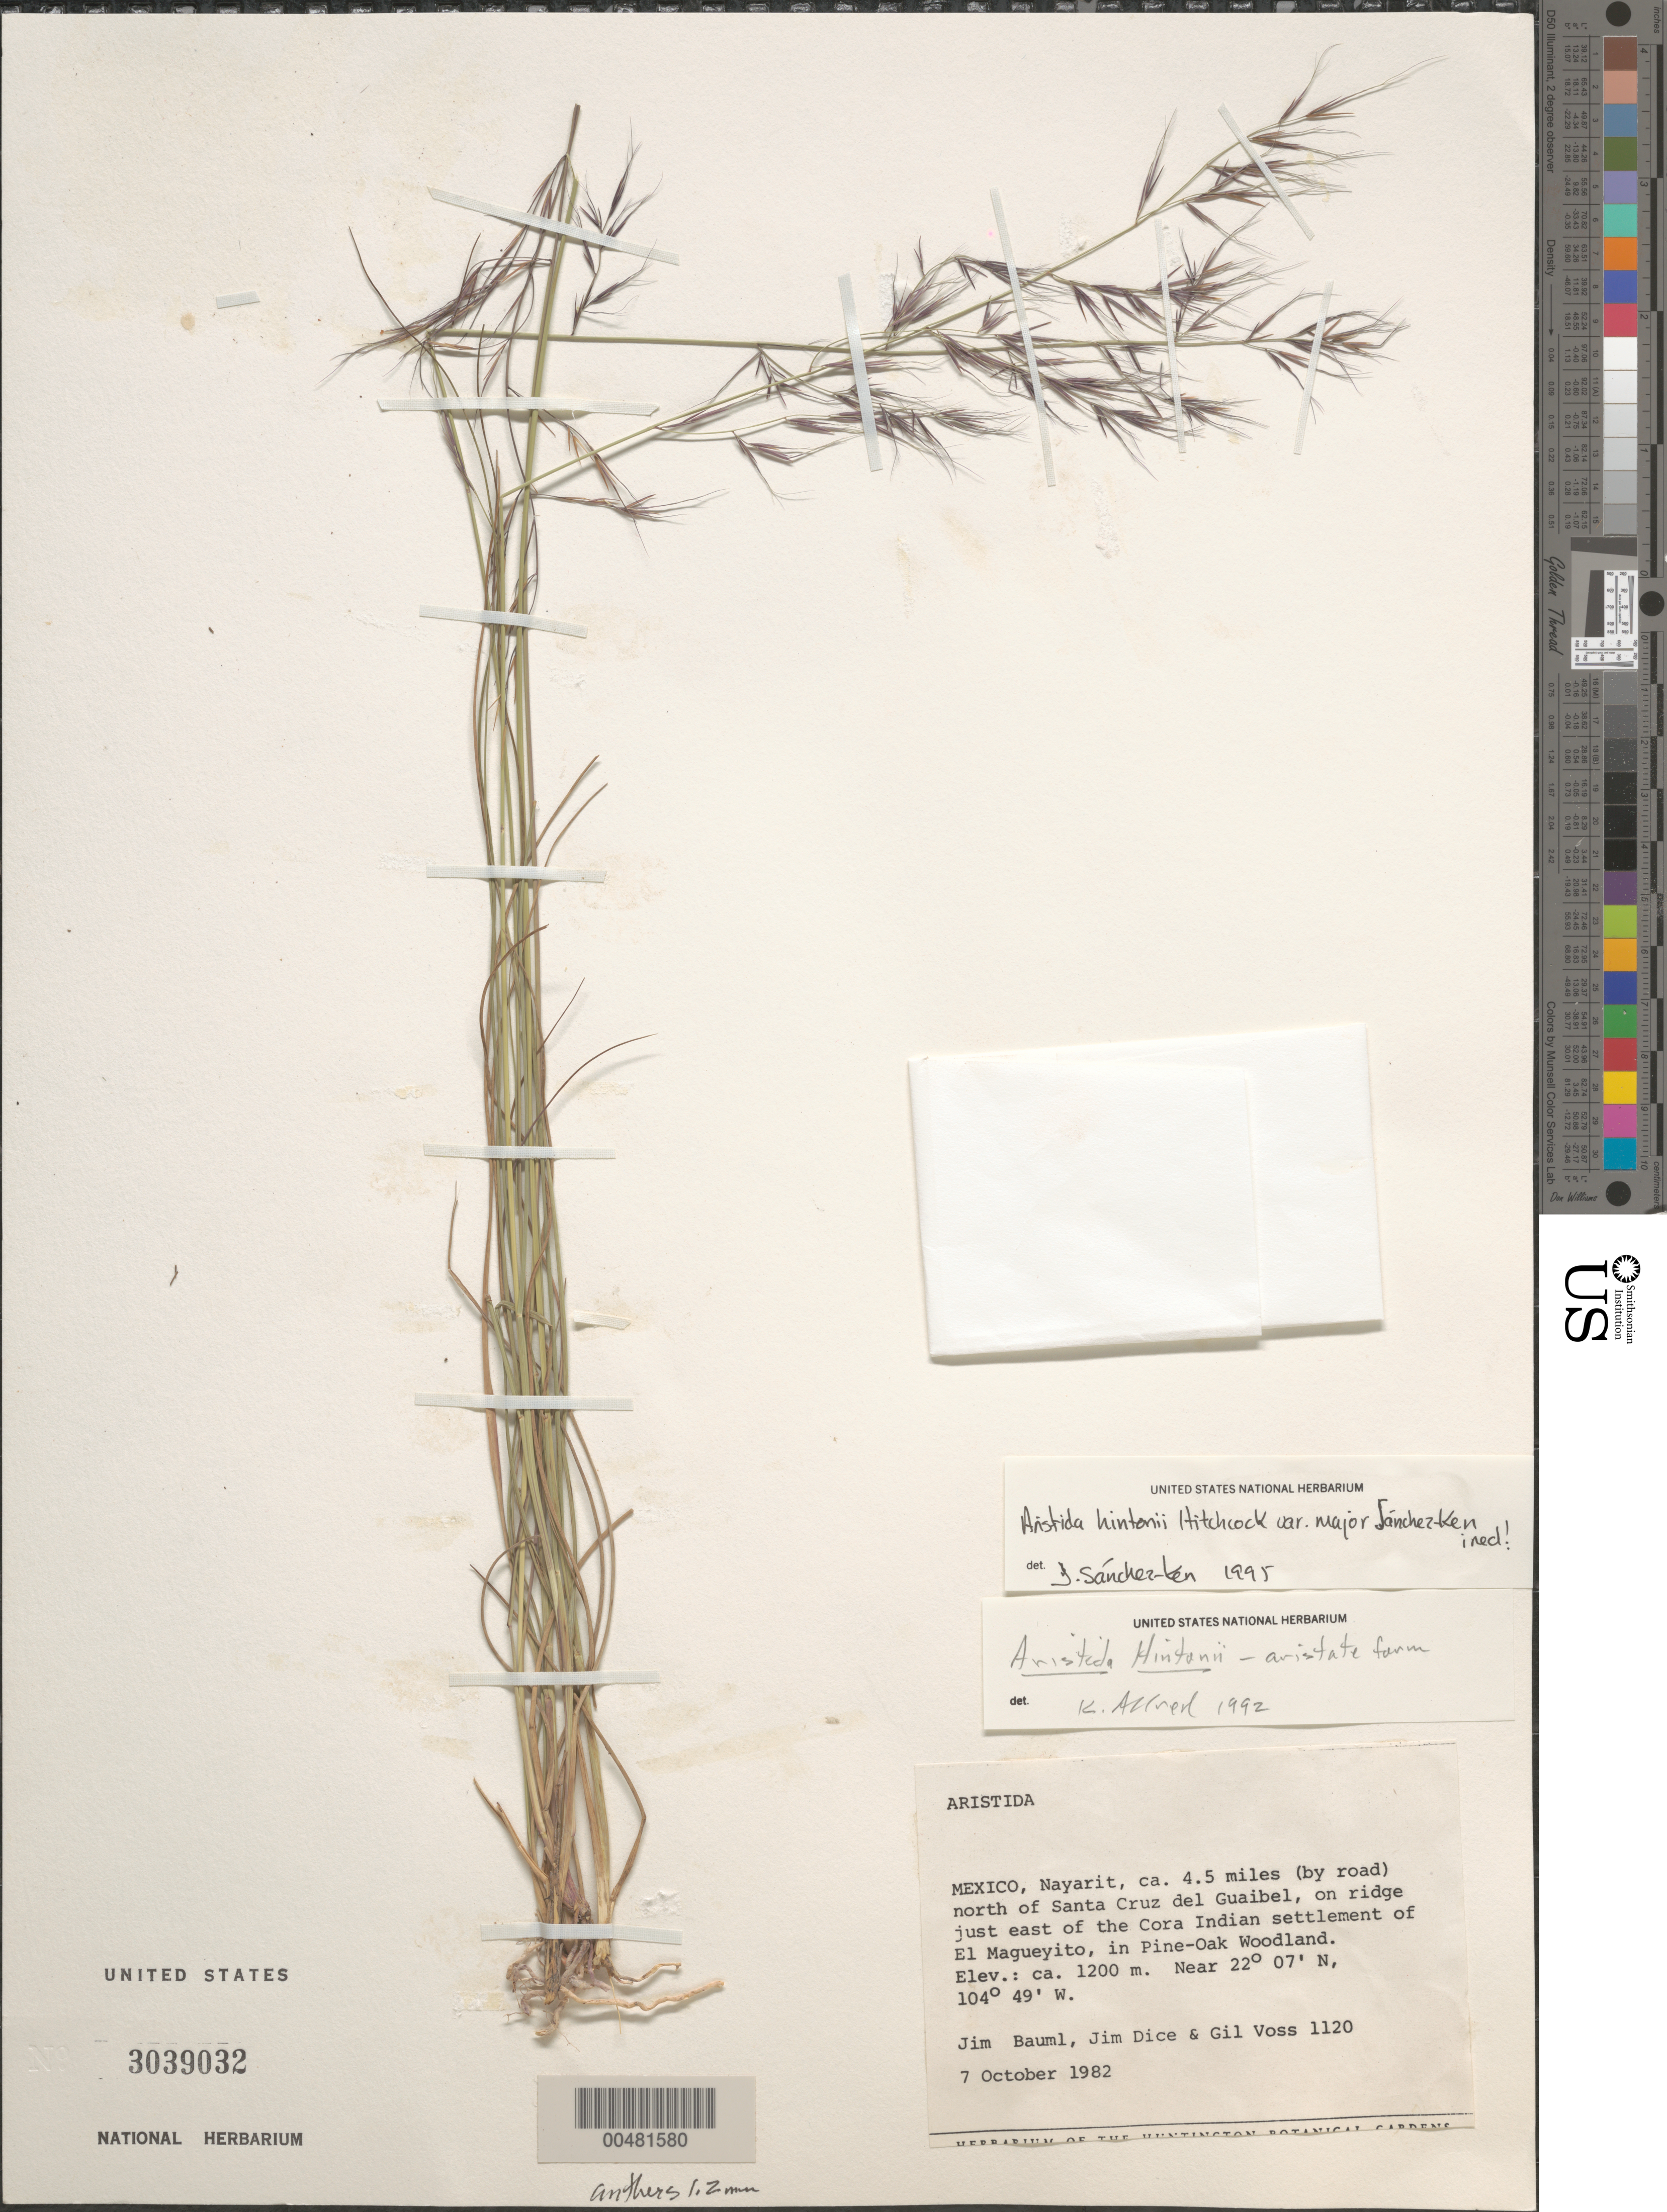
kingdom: Plantae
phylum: Tracheophyta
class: Liliopsida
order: Poales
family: Poaceae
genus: Aristida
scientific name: Aristida hintonii var. major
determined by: Sánchez-Ken, J. G.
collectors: J. Bauml, J. Dice & G. Voss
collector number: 1120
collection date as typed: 7 Oct 1982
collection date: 1982-10-07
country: Mexico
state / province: Nayarit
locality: Ca 4.5 mi (by rd) N of Santa Cruz del Guaibel, on ridge just E of the Cora Indian settlement of El Magueyito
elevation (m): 1200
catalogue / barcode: US 3039032